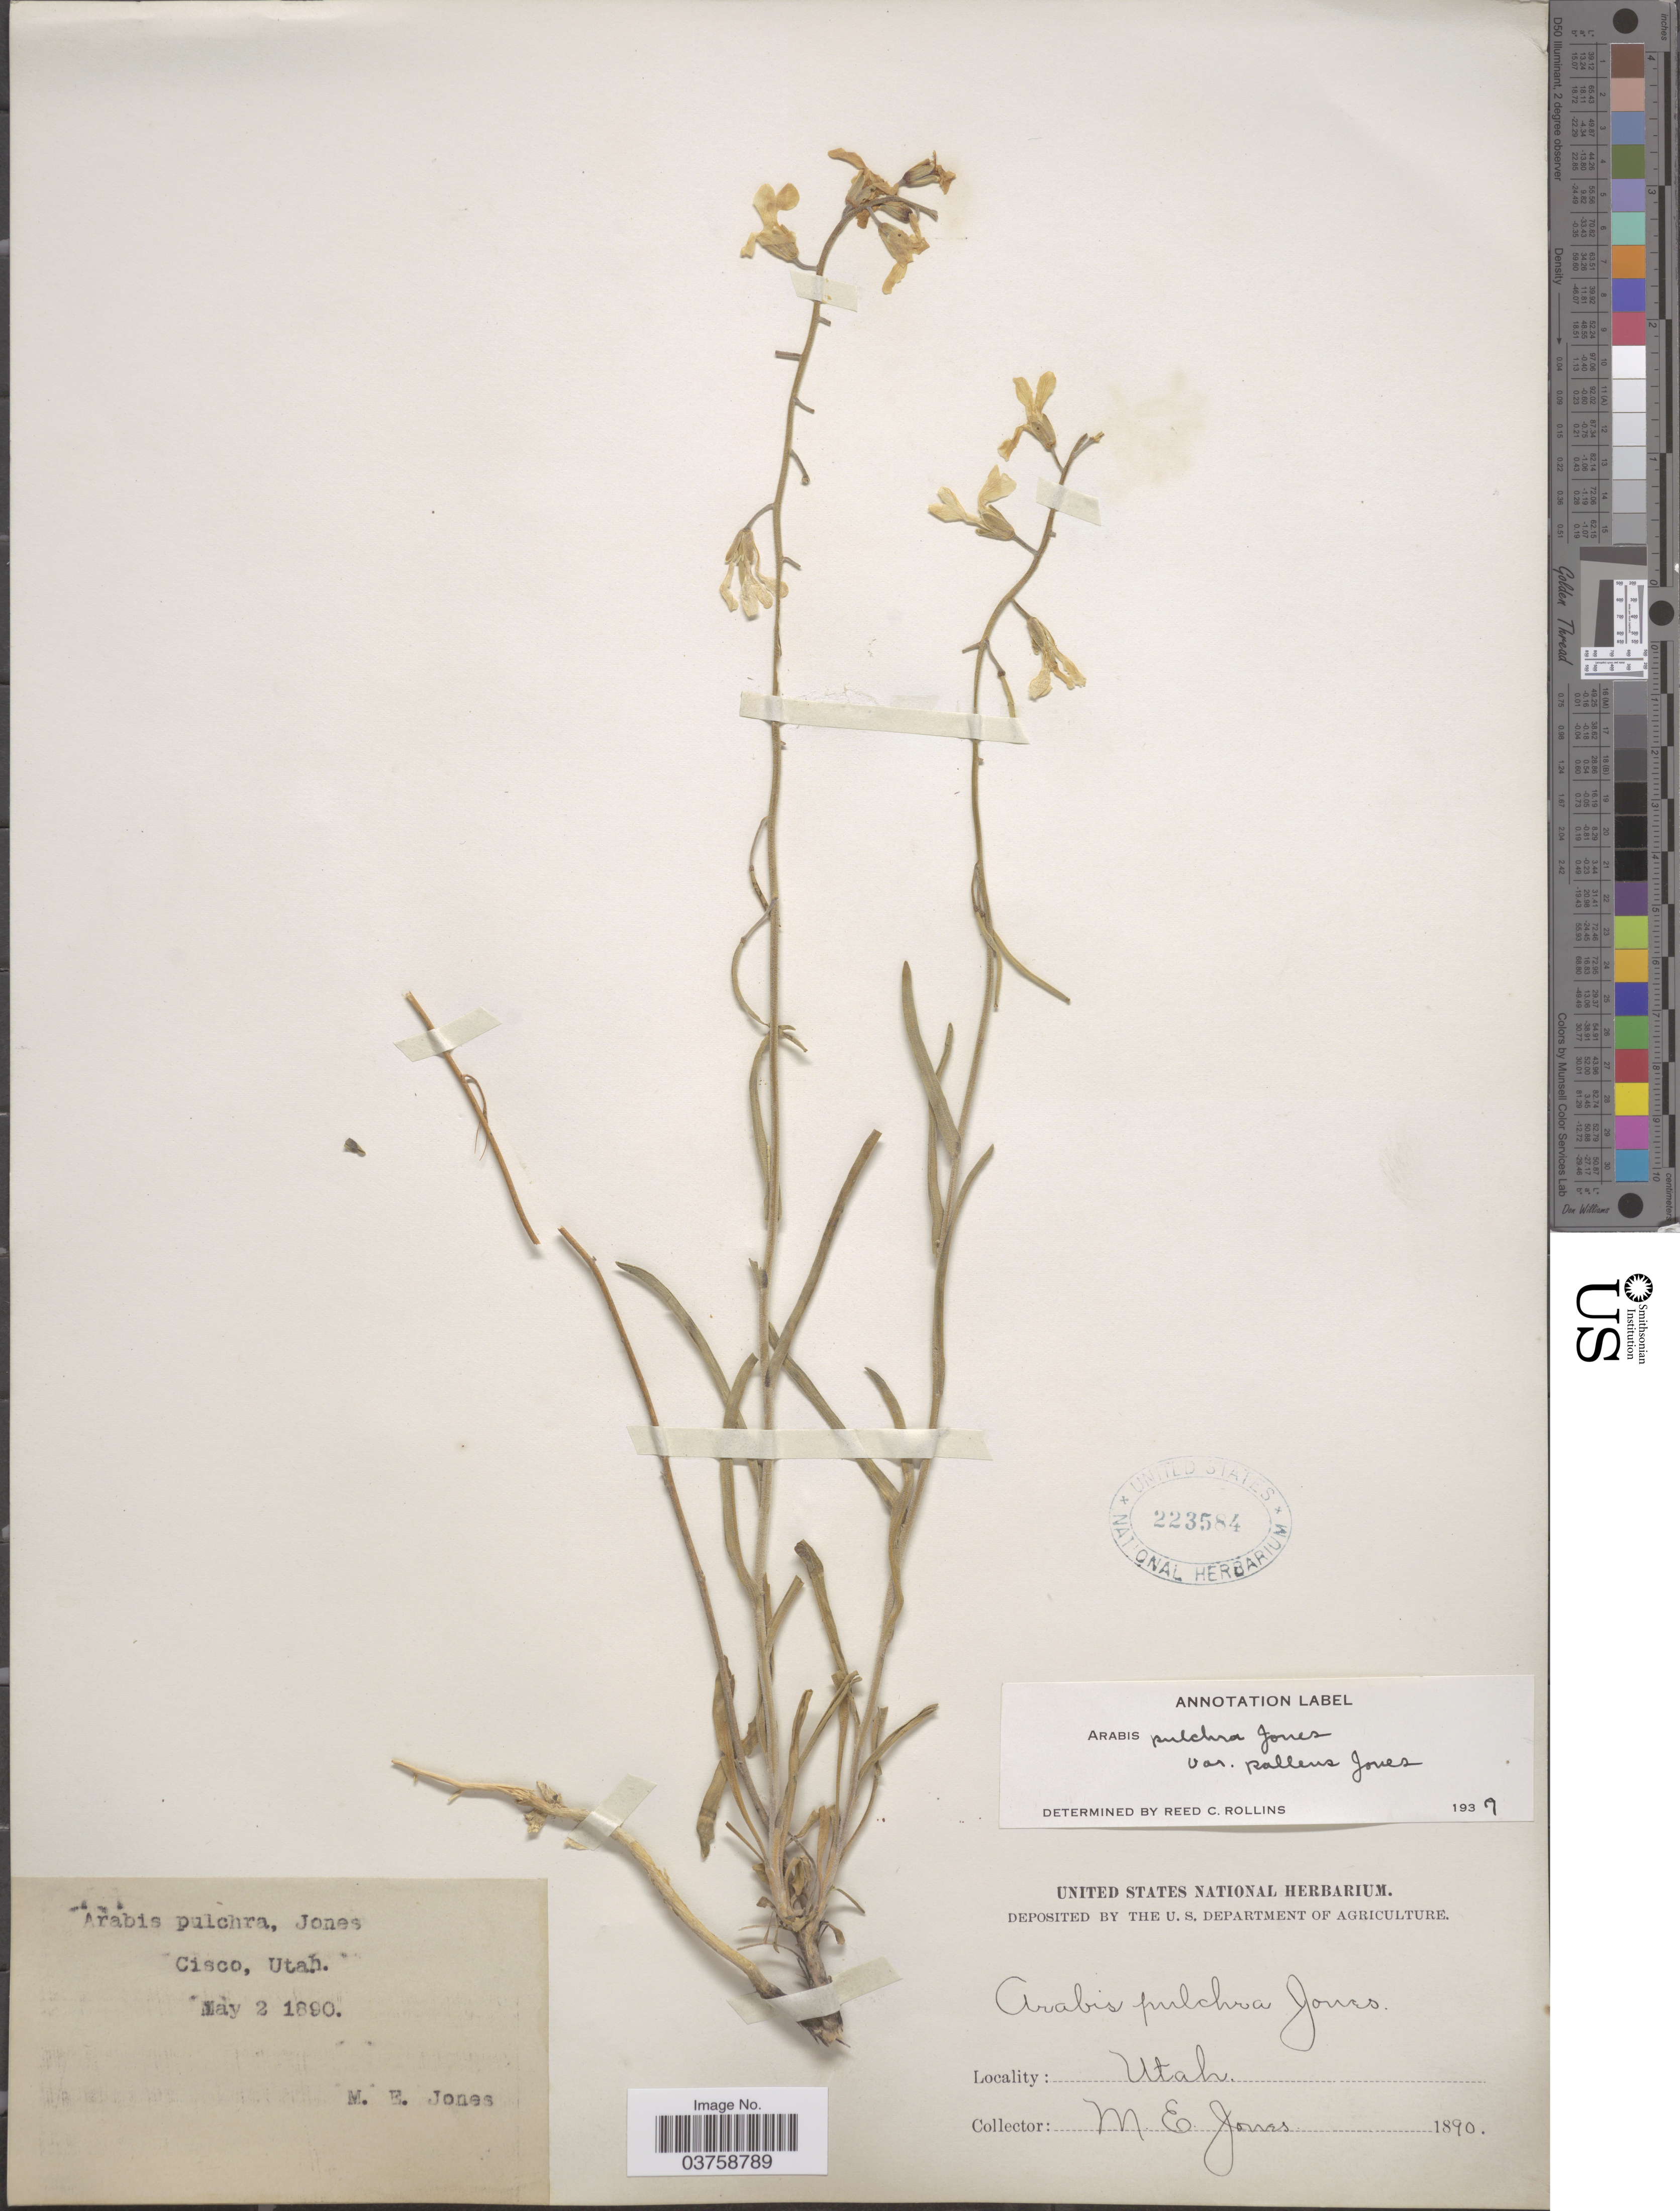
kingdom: Plantae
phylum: Tracheophyta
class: Magnoliopsida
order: Brassicales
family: Brassicaceae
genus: Arabis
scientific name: Arabis pulchra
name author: M.E. Jones ex S. Watson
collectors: M. E. Jones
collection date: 1890-05-02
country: United States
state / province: Utah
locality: Cisco.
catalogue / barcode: US 223584